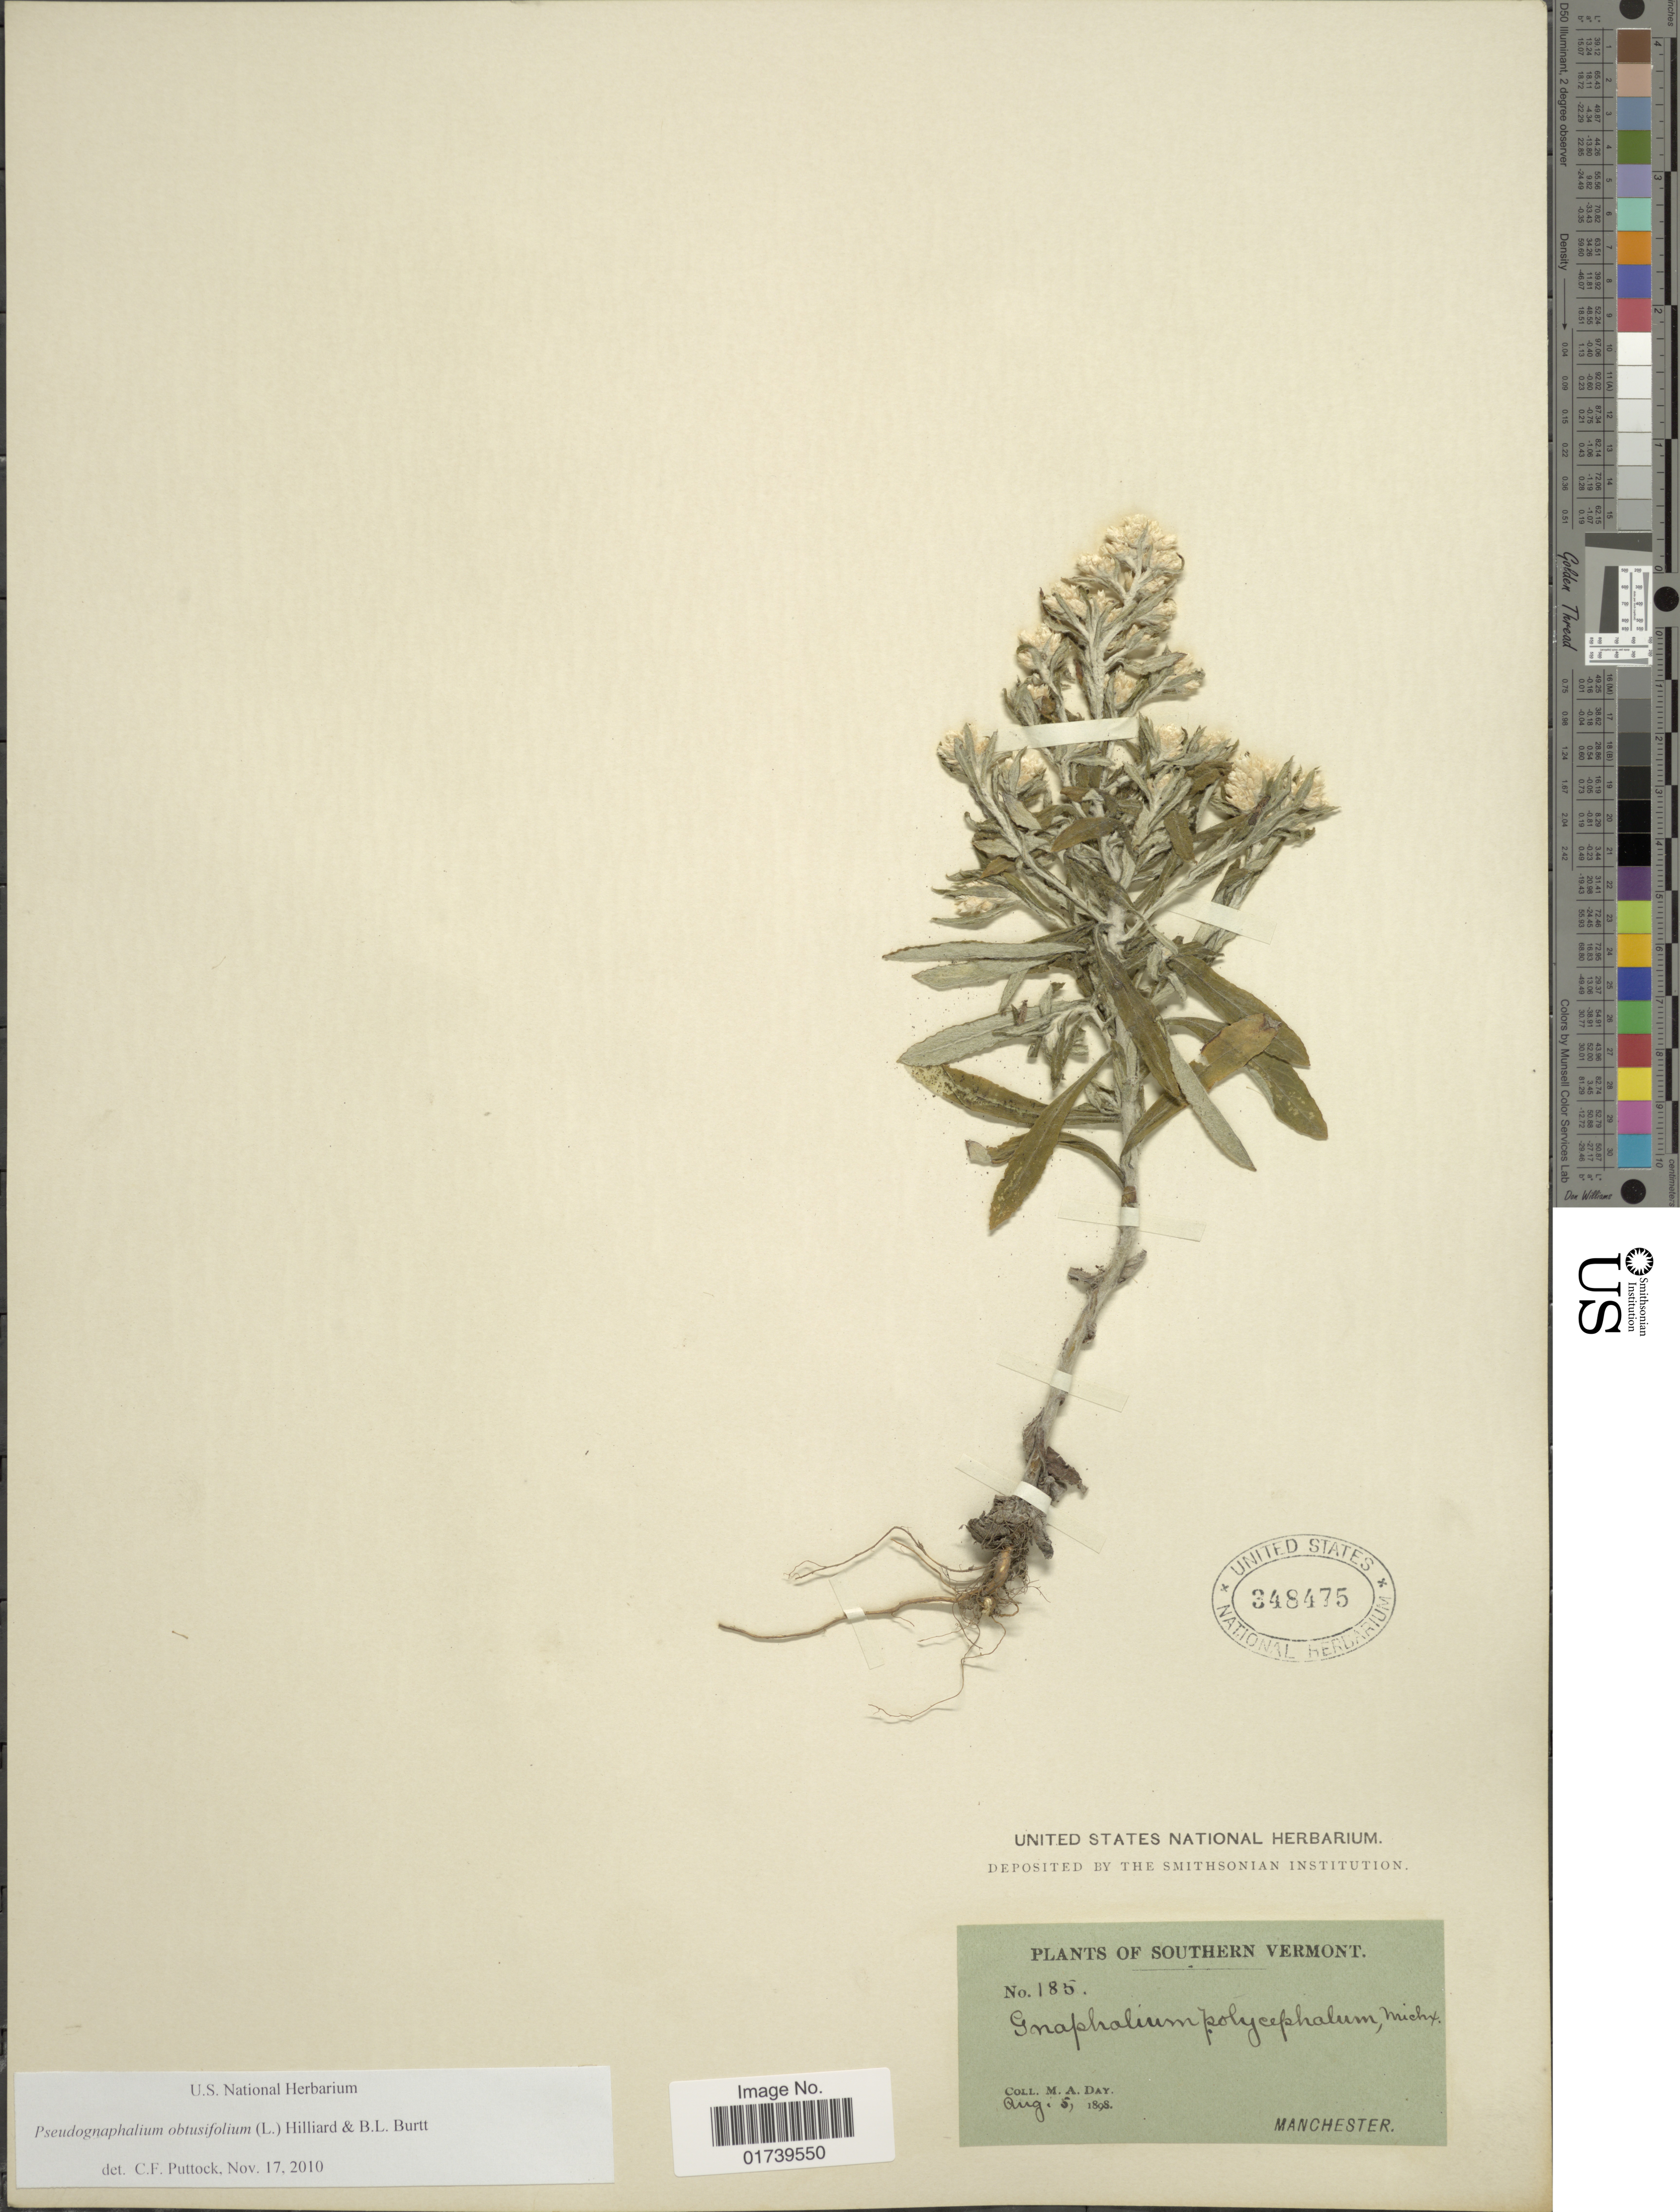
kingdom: Plantae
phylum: Tracheophyta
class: Magnoliopsida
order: Asterales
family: Asteraceae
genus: Pseudognaphalium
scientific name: Pseudognaphalium obtusifolium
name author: (L.) Hilliard & B.L. Burtt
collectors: M. Day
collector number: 185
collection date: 1898-08-05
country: United States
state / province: Vermont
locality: Southern Vermont, Manchester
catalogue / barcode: US 348475